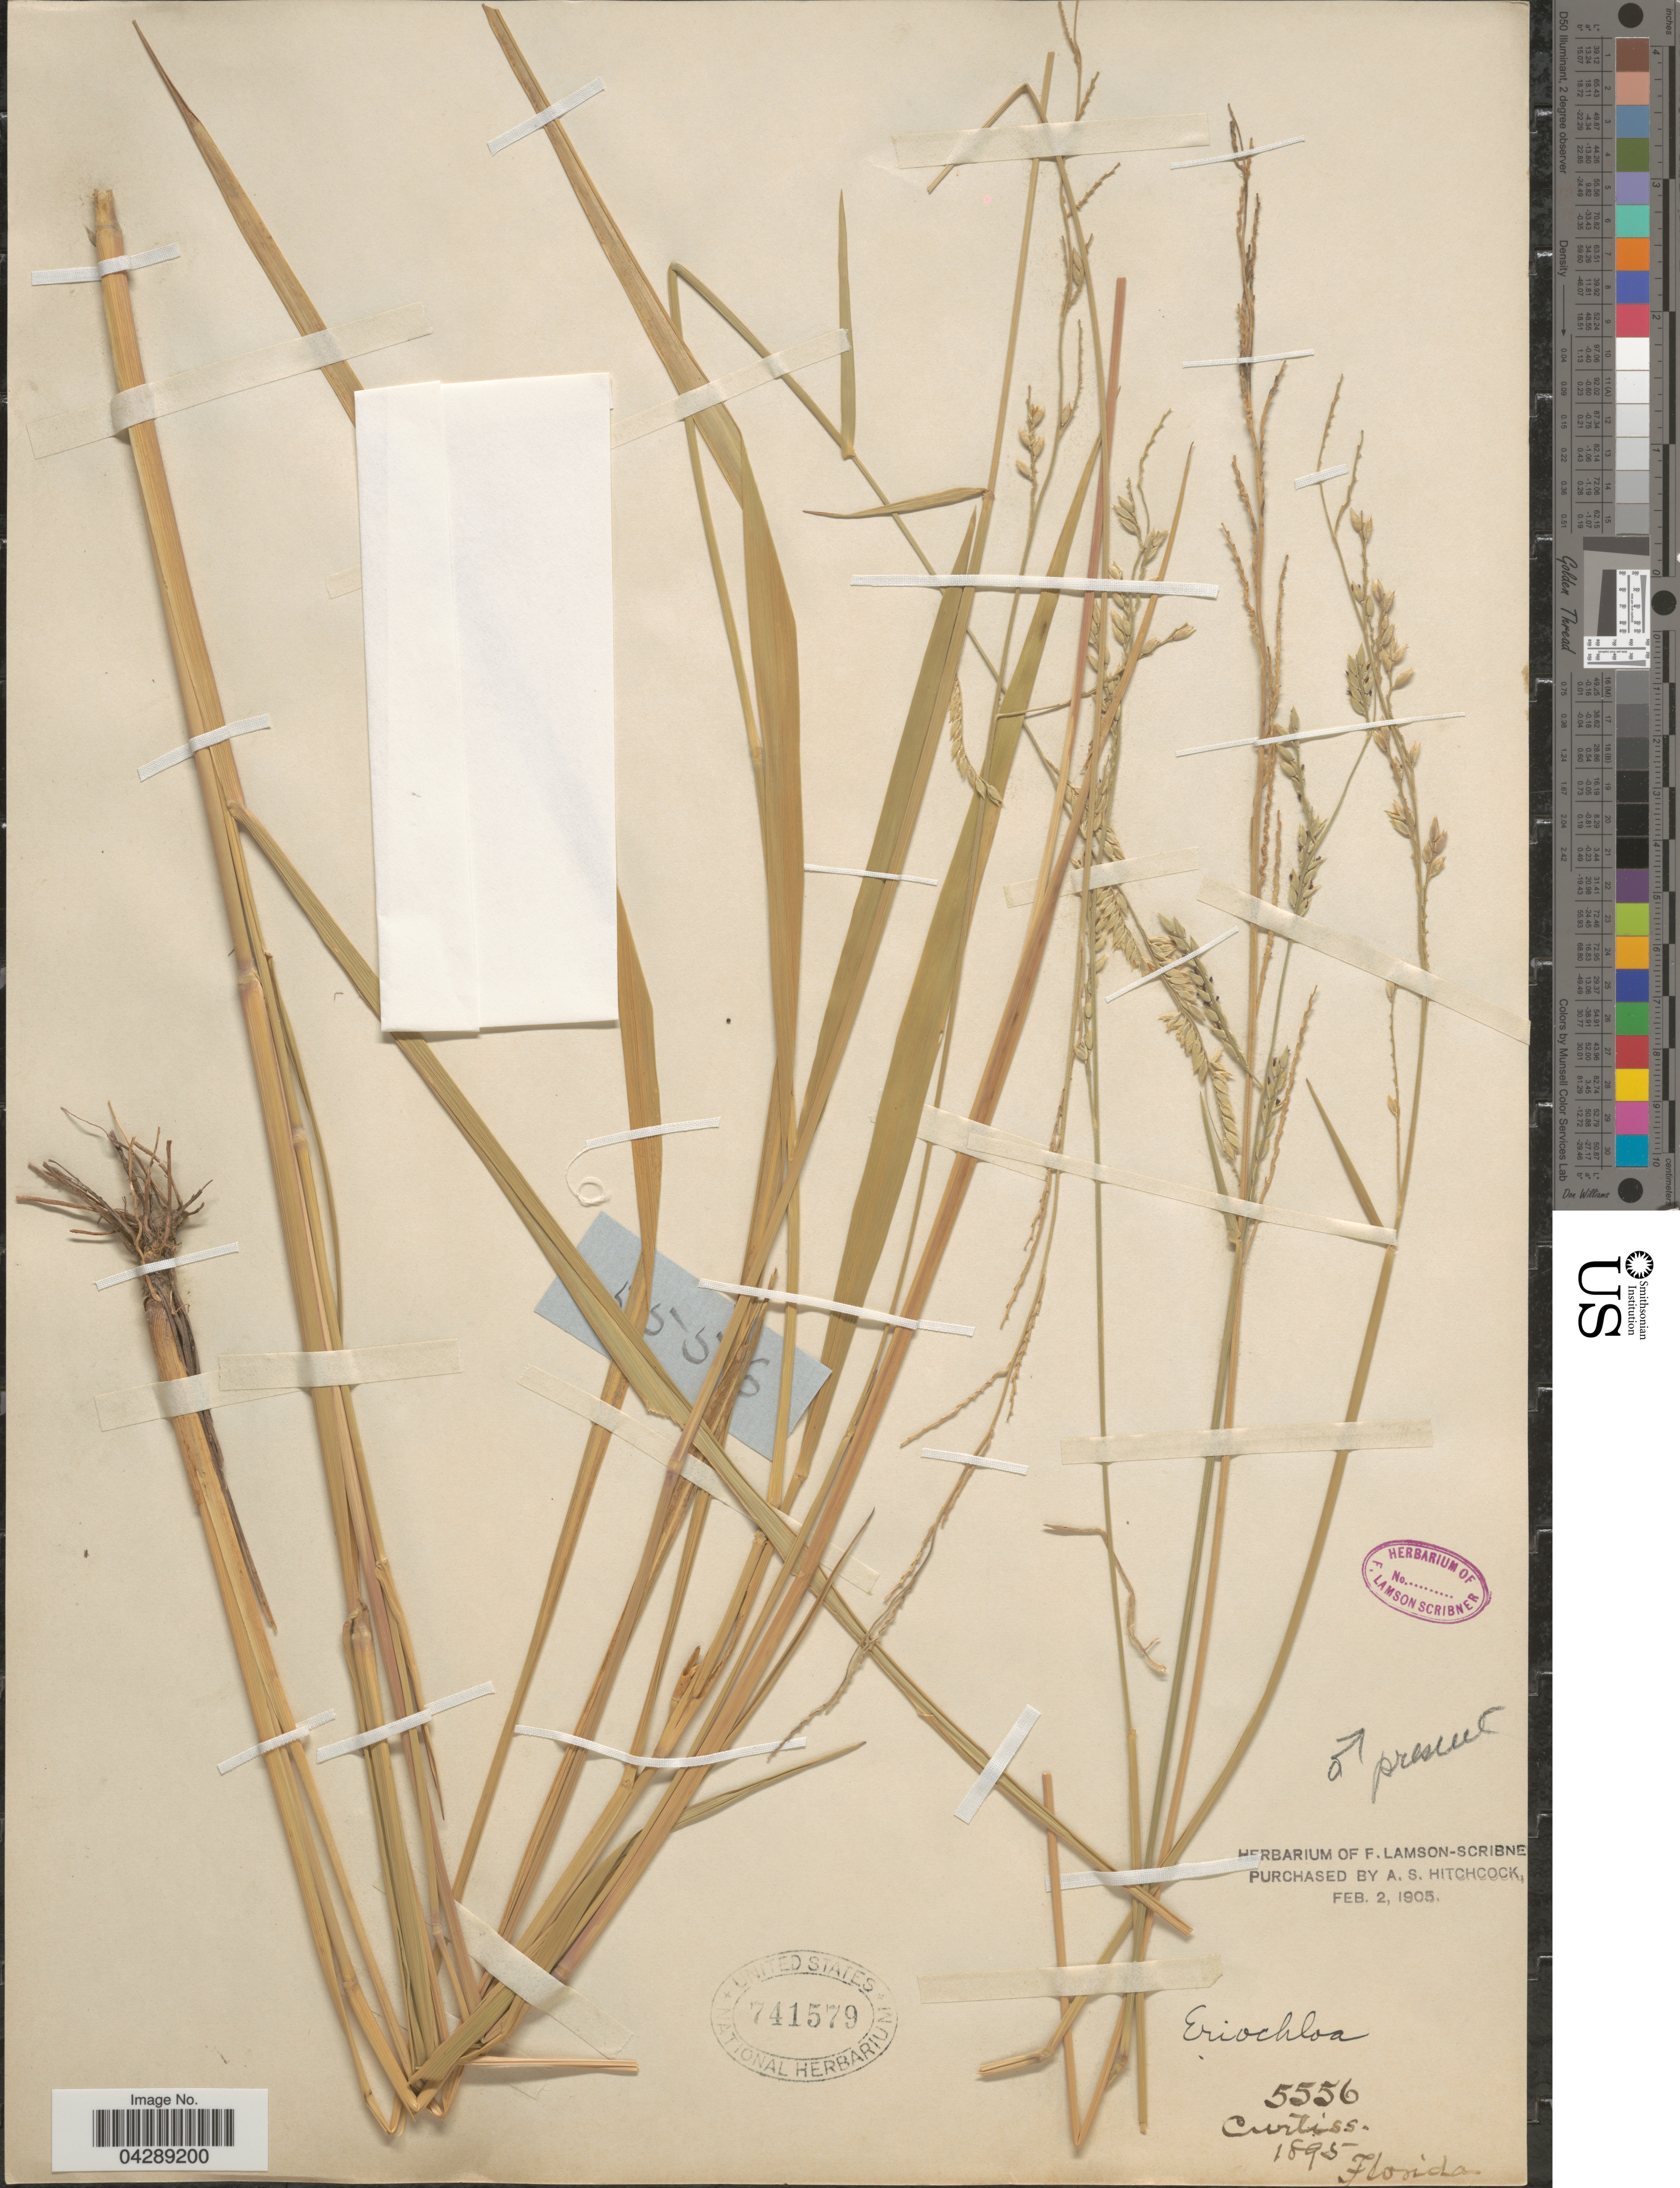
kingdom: Plantae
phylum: Tracheophyta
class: Liliopsida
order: Poales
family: Poaceae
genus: Eriochloa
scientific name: Eriochloa sp.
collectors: -. Curtiss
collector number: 5556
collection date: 1895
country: United States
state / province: Florida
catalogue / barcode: US 741579